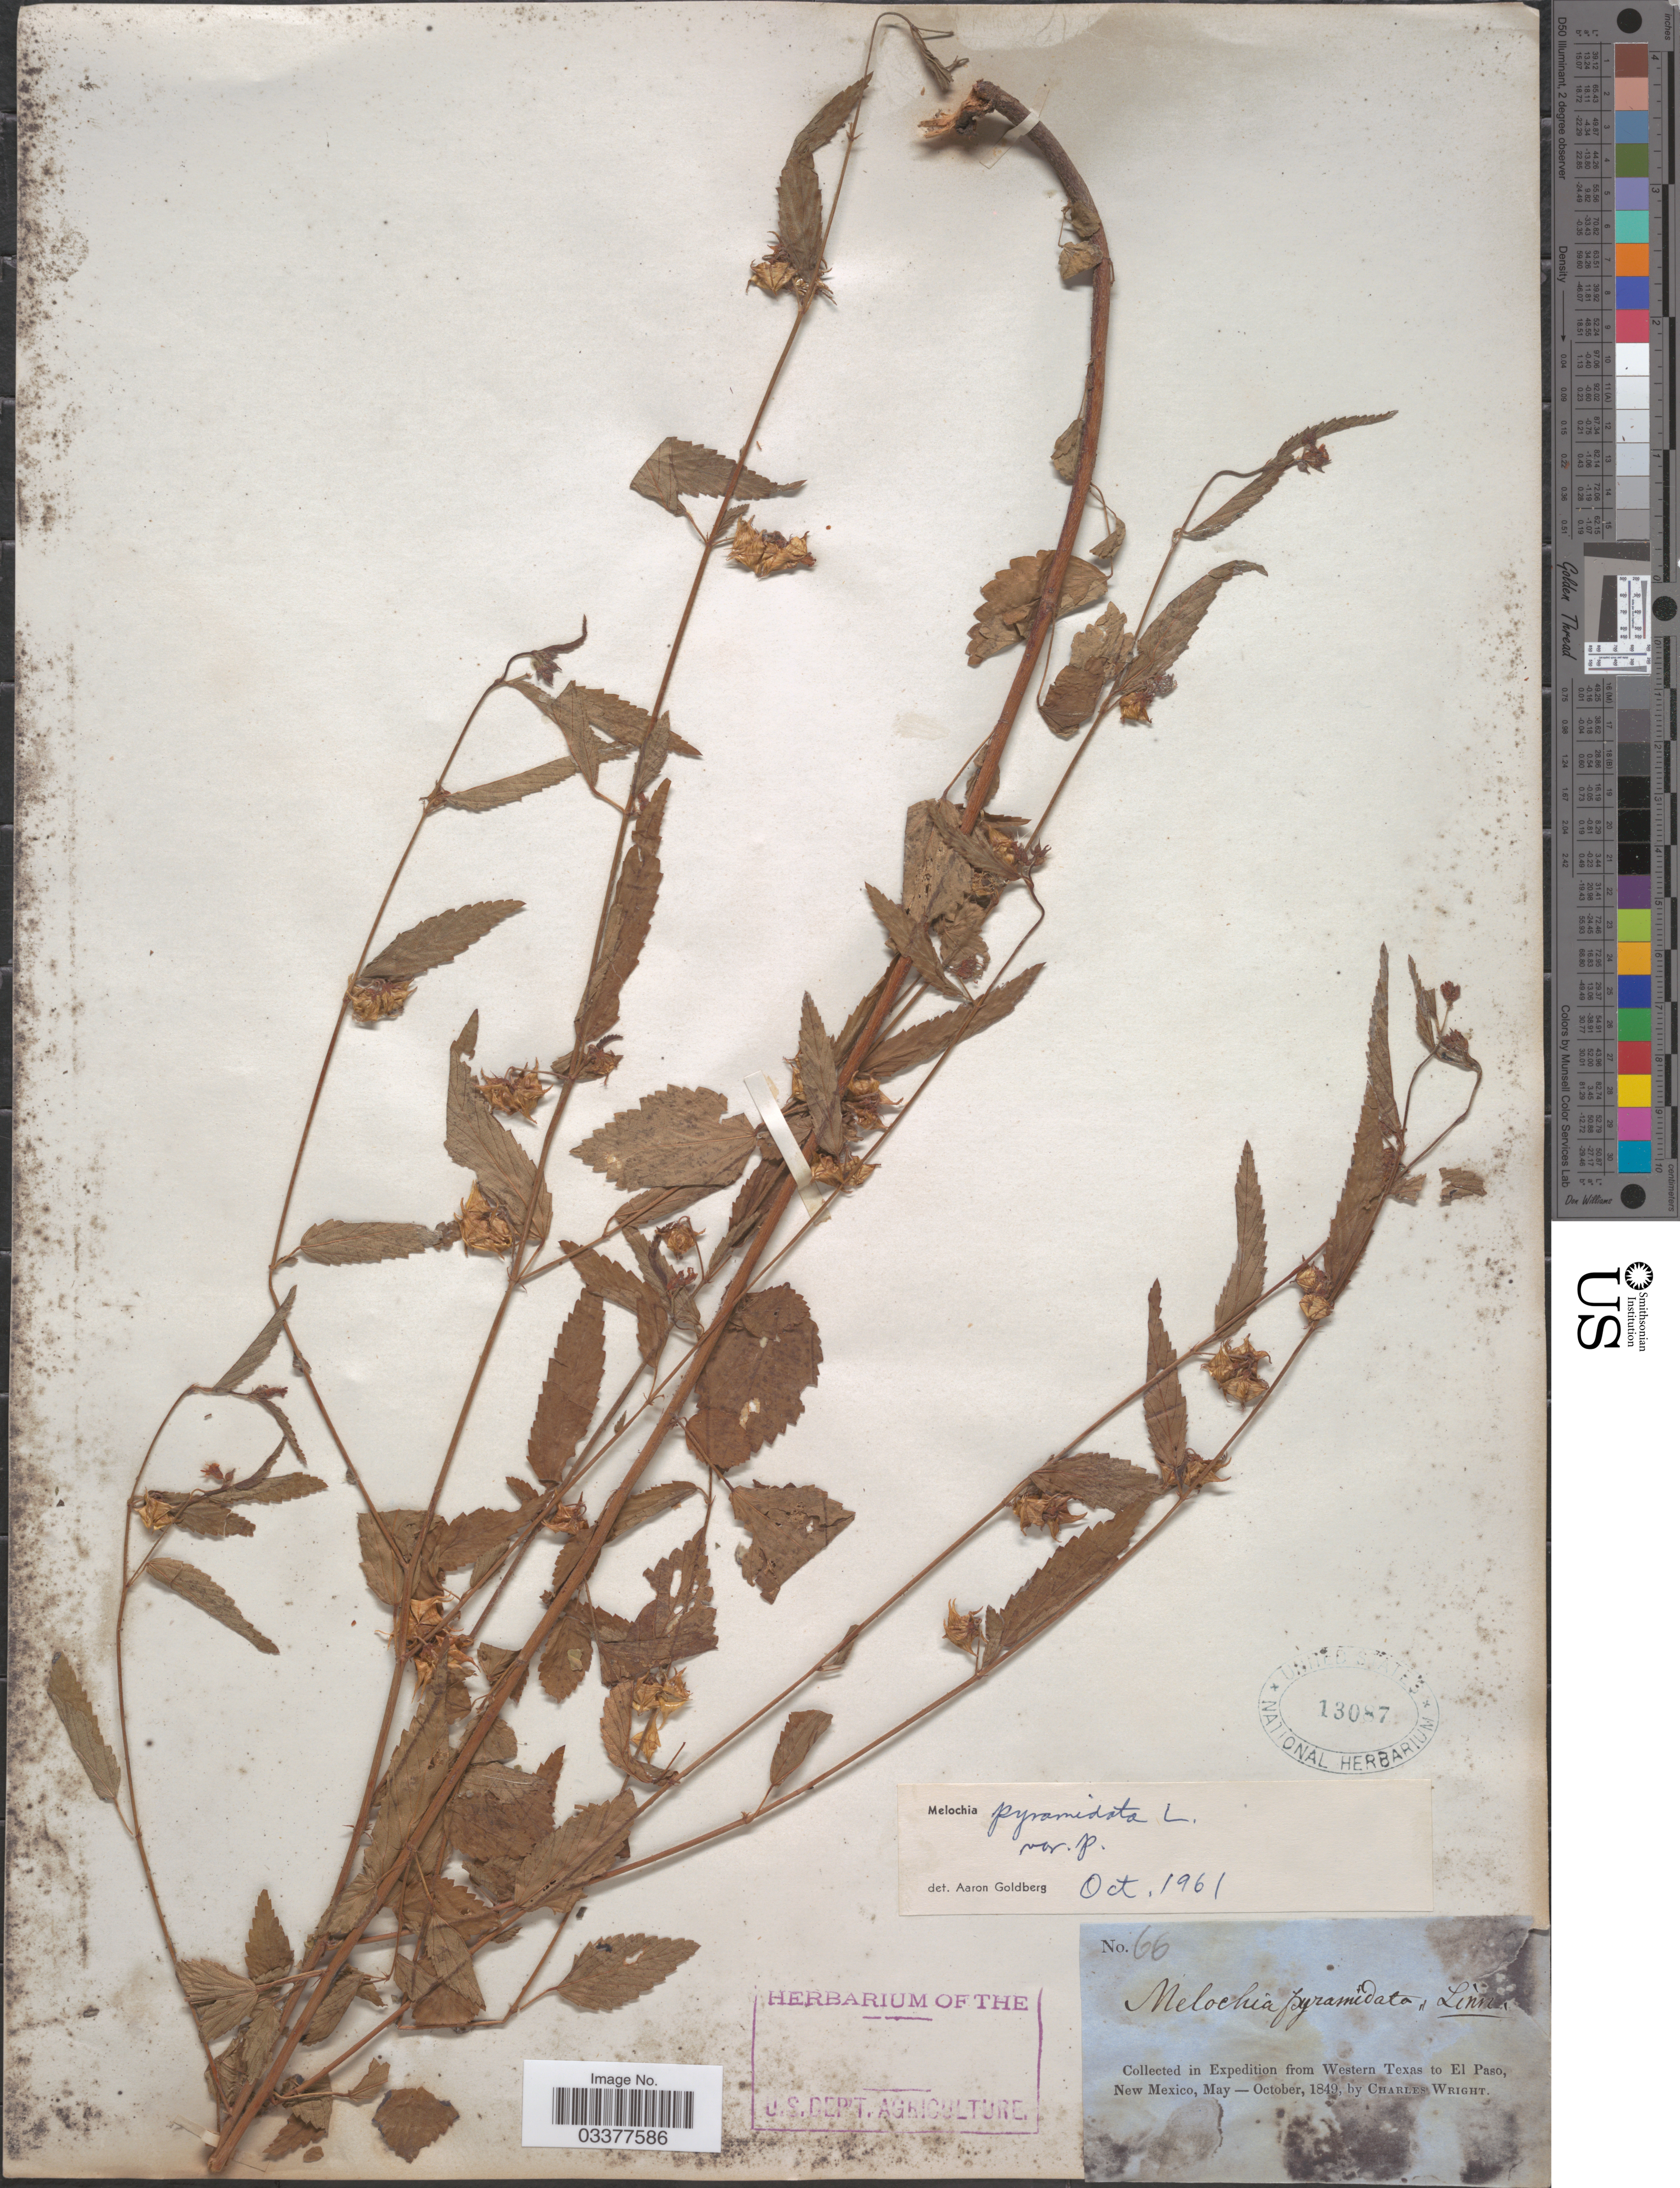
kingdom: Plantae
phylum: Tracheophyta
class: Magnoliopsida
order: Malvales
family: Malvaceae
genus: Melochia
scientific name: Melochia pyramidata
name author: L.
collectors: C. Wright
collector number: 66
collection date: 1849-05/1849-10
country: United States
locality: Western Texas to El Paso, New Mexico.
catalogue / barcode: US 13087